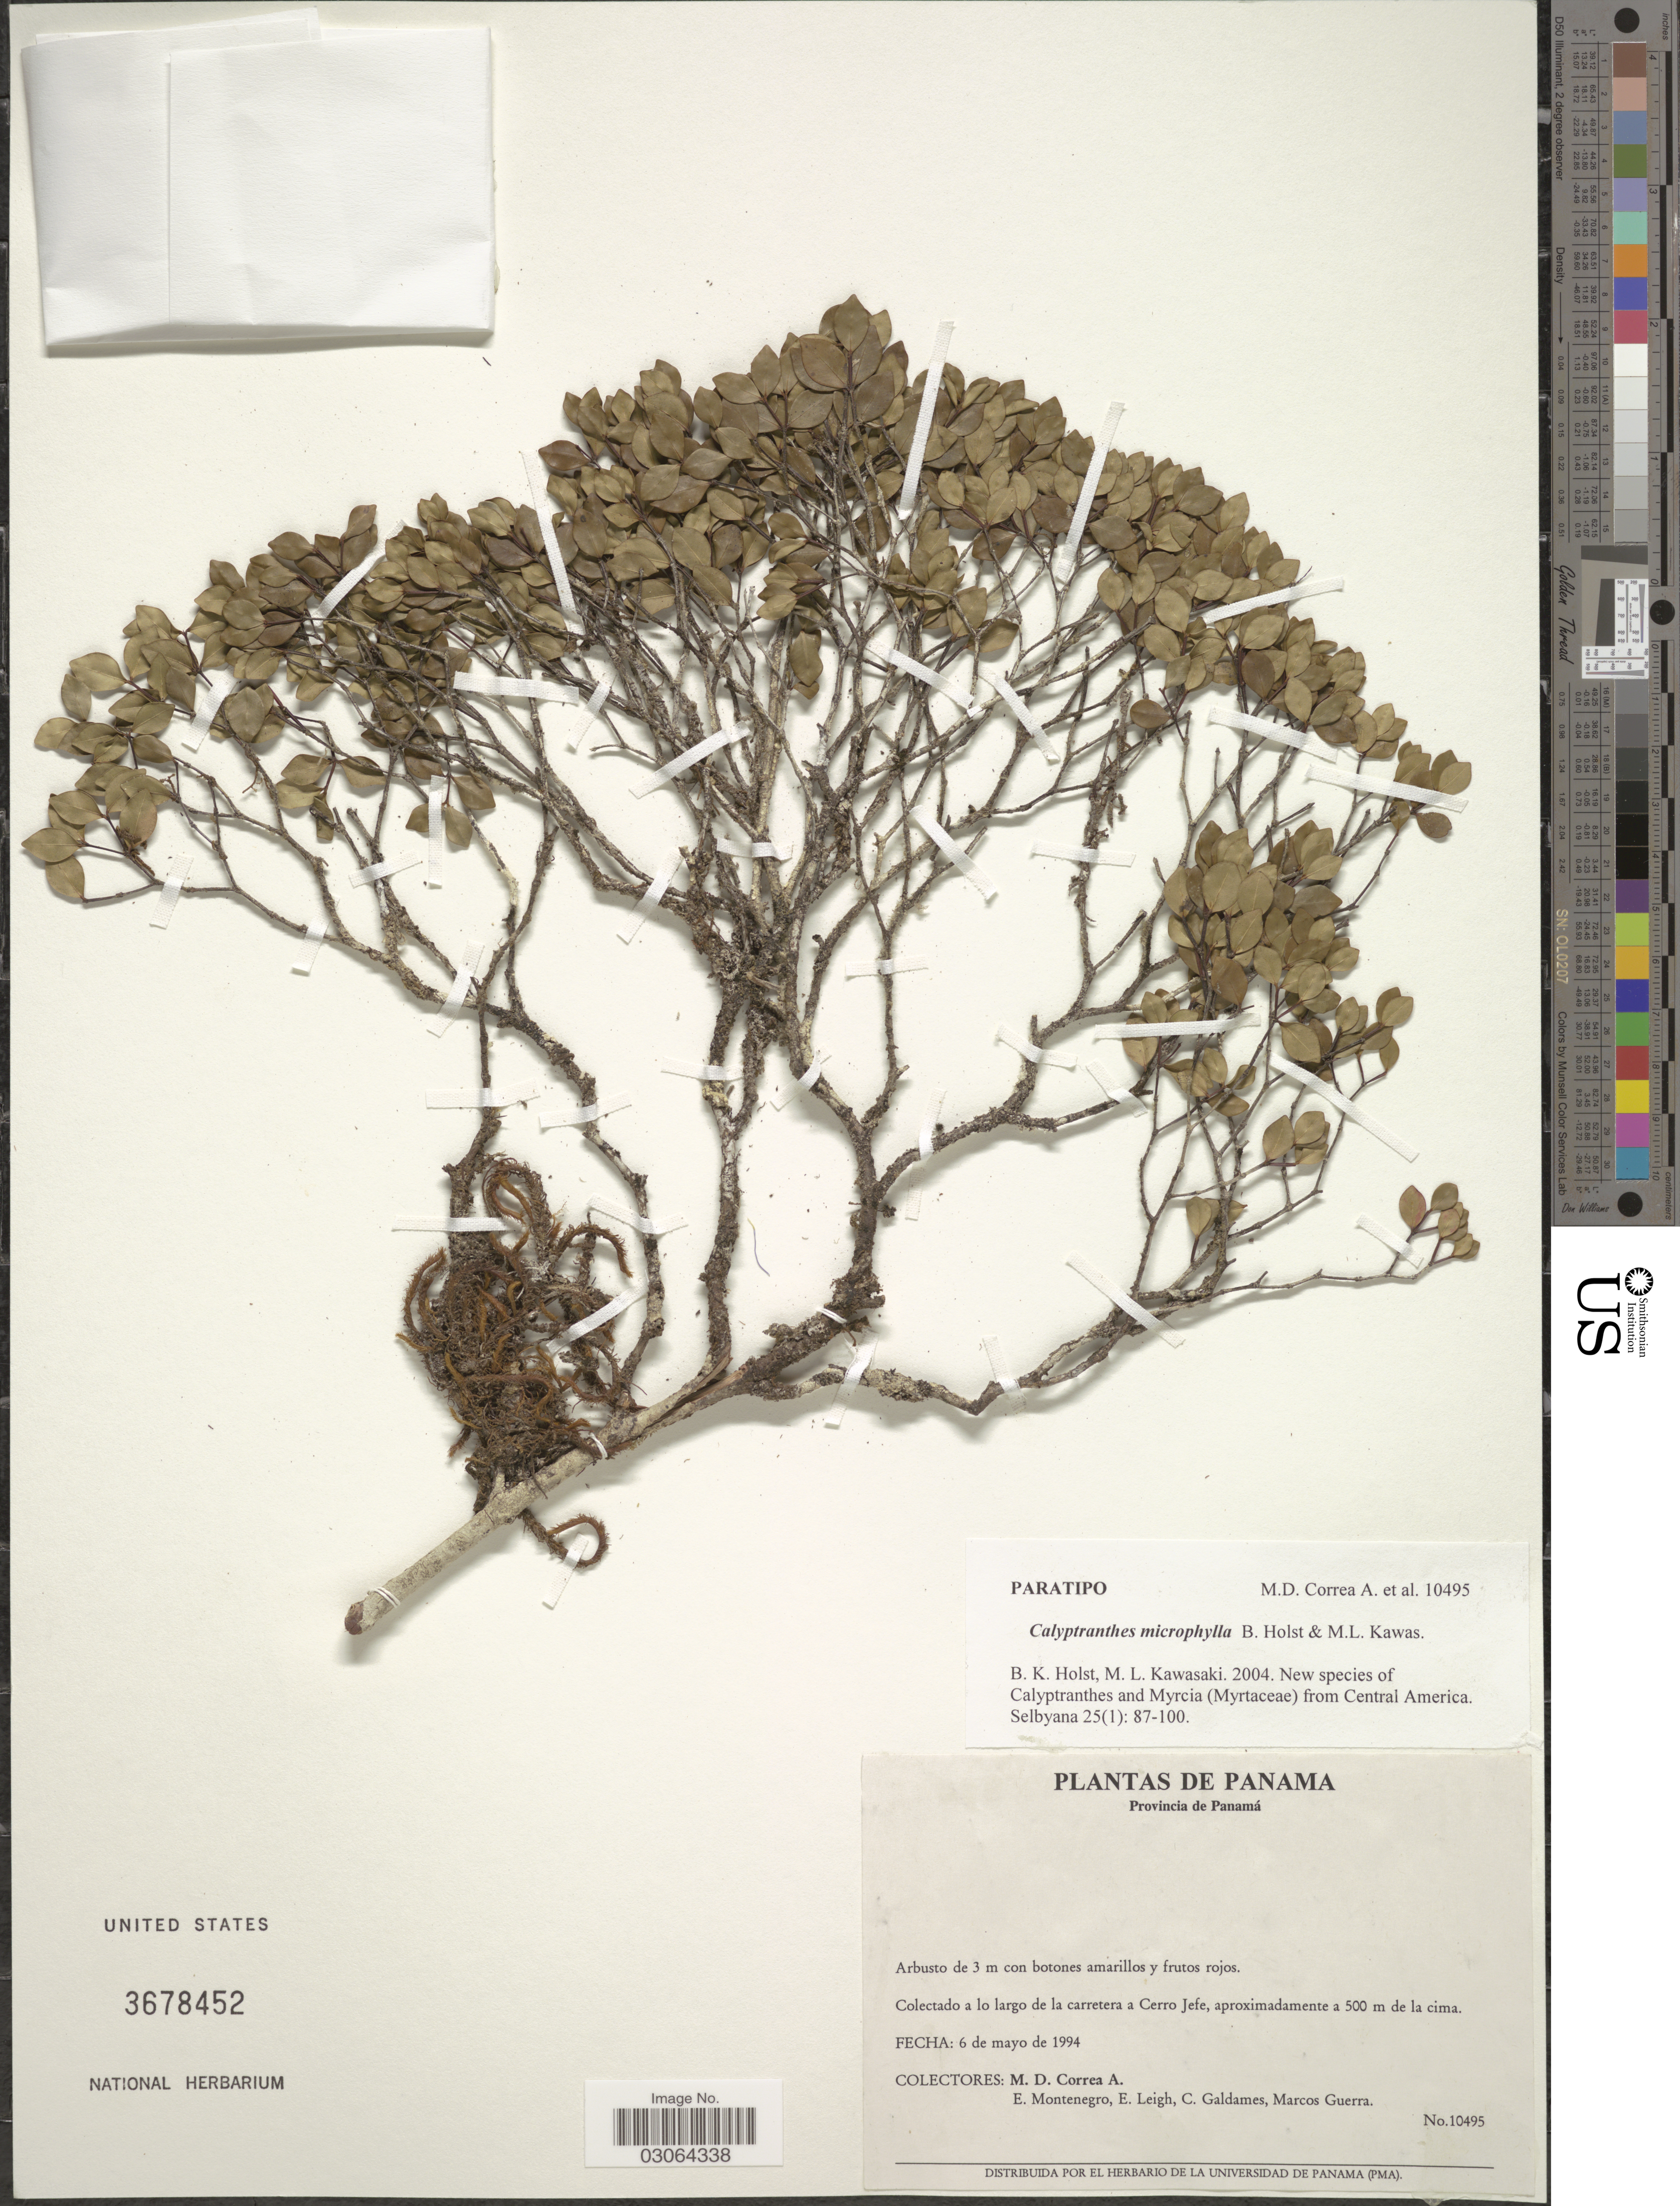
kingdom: Plantae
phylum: Tracheophyta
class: Magnoliopsida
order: Myrtales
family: Myrtaceae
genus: Myrcia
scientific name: Myrcia parvifolia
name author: A.R. Lourenço & E. Lucas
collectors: M. D. Corrêa-A., E. Montenegro, E. Leigh, C. Galdames & M. Guerra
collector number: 10495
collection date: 1994-05-06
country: Panama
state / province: Panamá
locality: Colectado a lo largo de la carretera a Cerro Jefe.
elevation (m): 500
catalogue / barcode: US 3678452